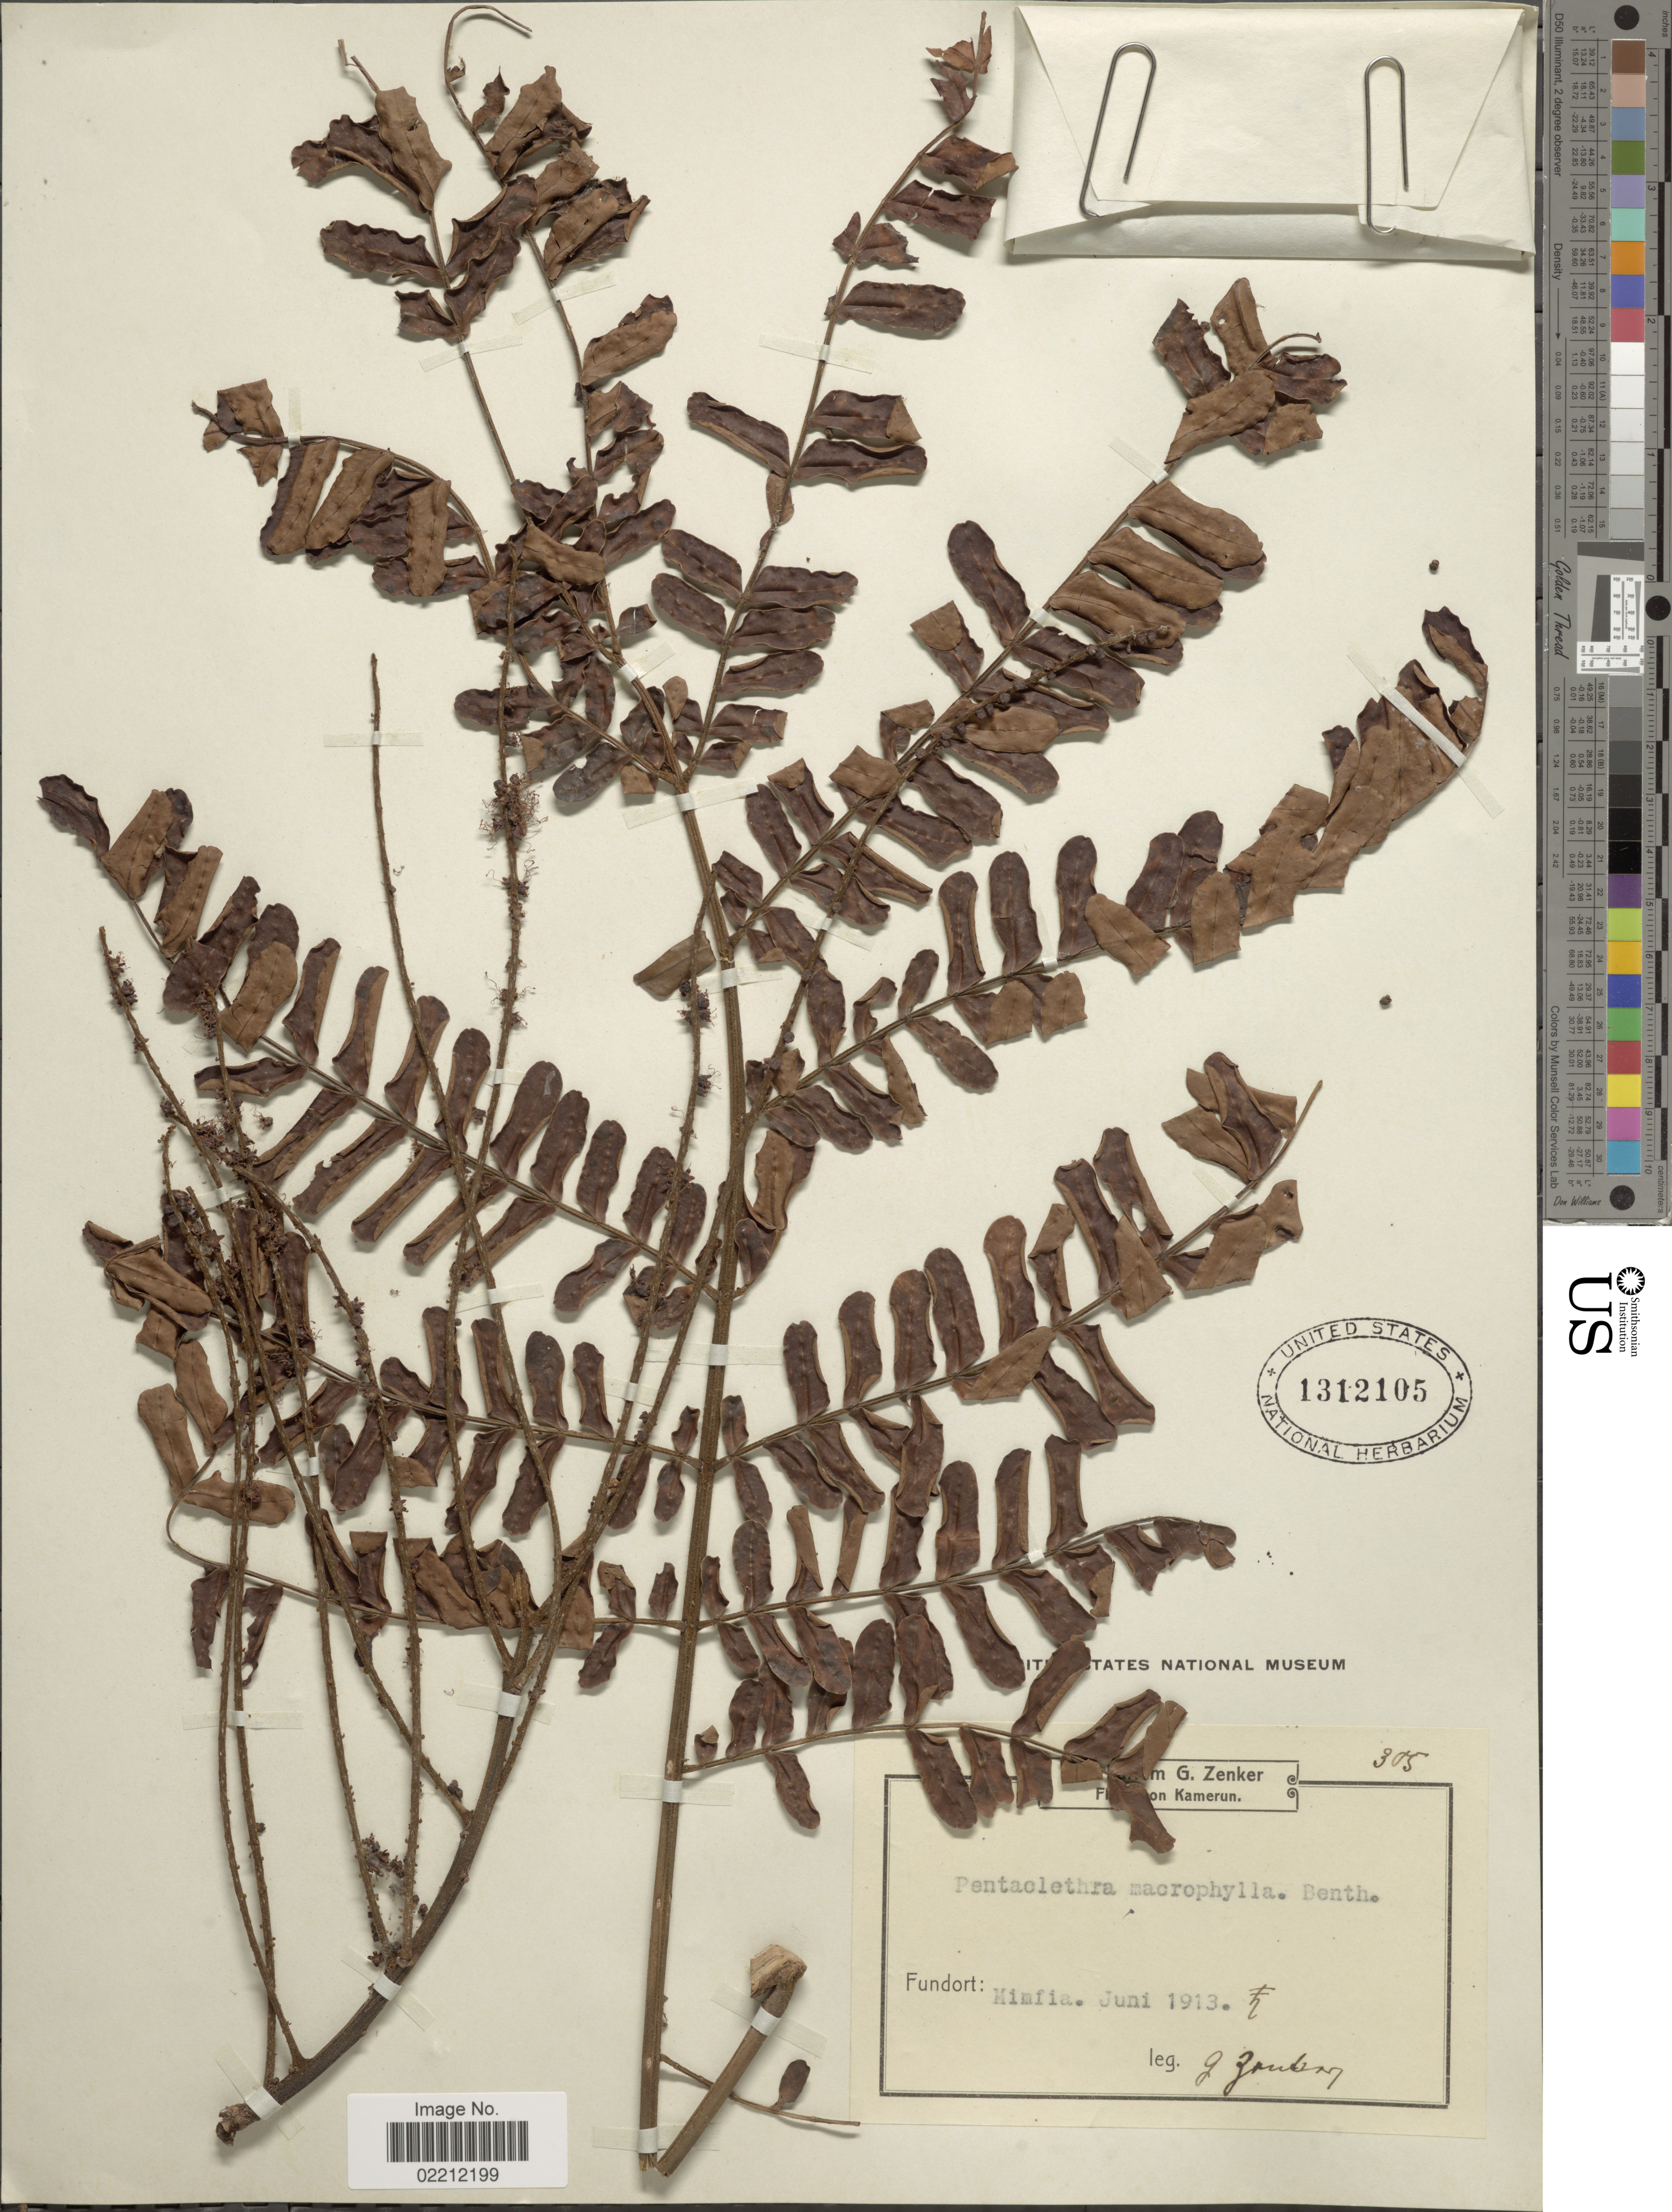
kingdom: Plantae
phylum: Tracheophyta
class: Magnoliopsida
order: Fabales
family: Fabaceae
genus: Pentaclethra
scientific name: Pentaclethra macrophylla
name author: Benth.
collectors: G. A. Zenker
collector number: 305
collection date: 1913-06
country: Cameroon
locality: Kimfia, Kamerun.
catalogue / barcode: US 1312105